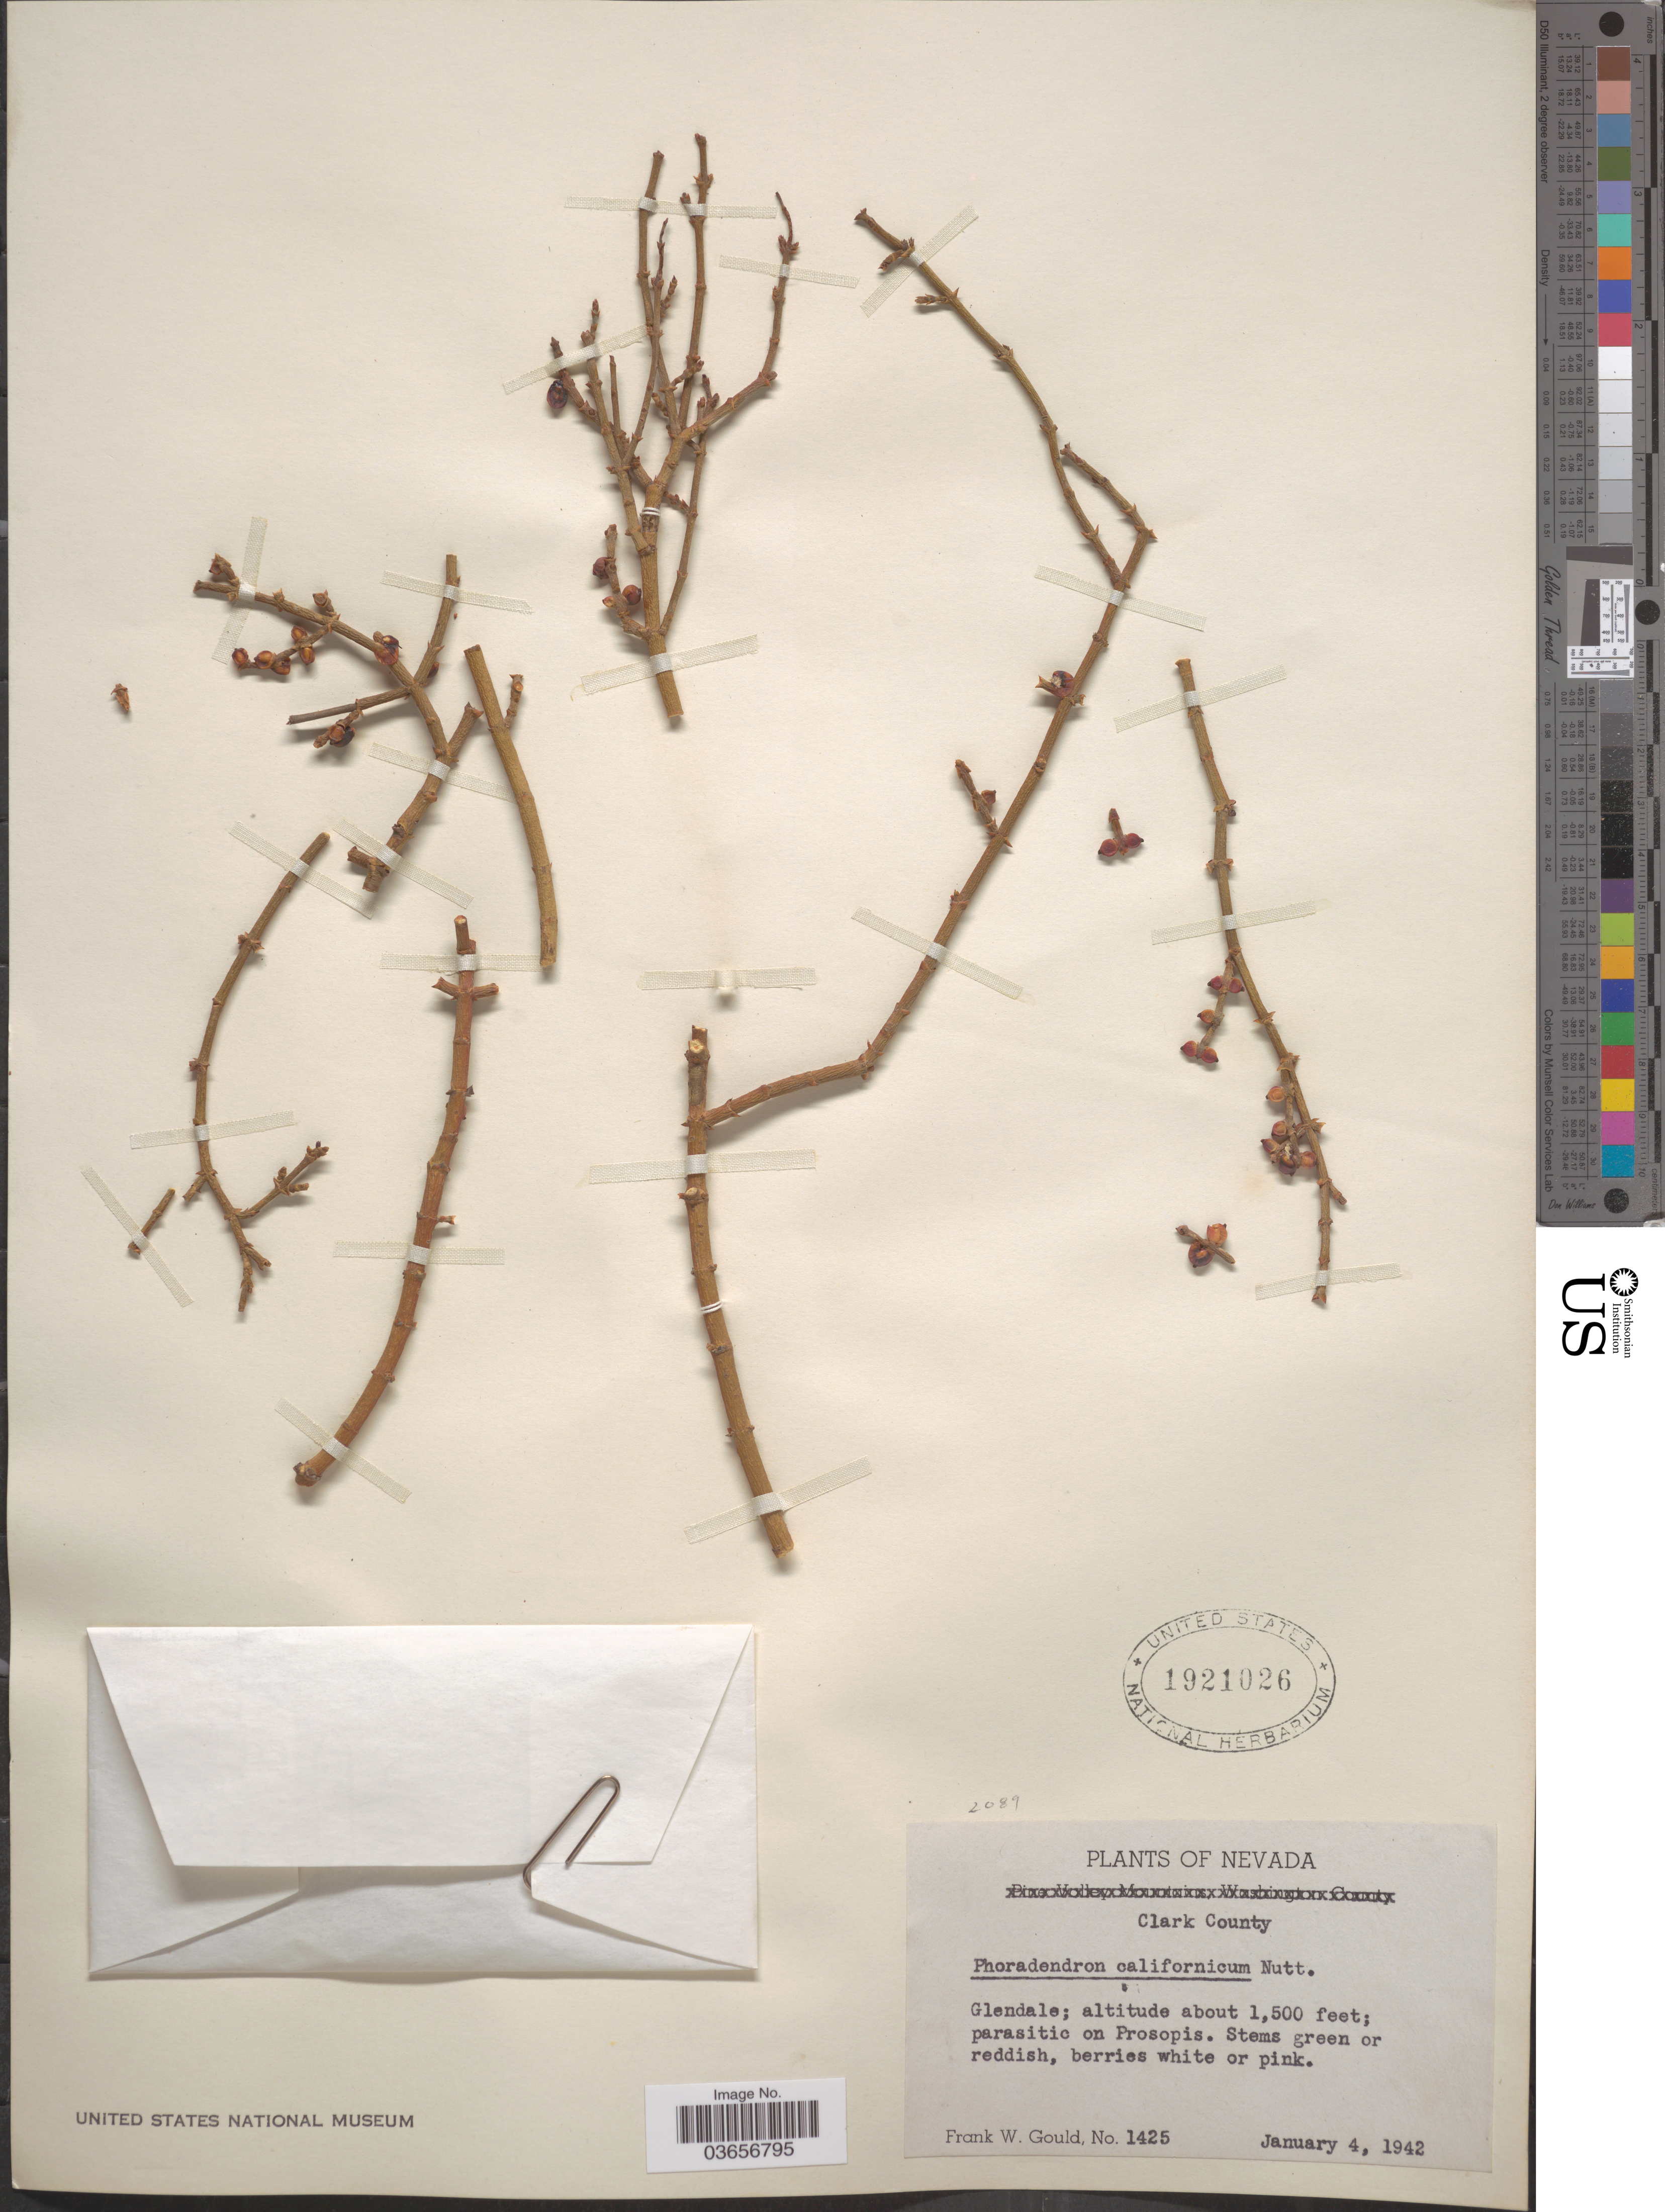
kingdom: Plantae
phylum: Tracheophyta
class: Magnoliopsida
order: Santalales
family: Viscaceae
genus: Phoradendron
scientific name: Phoradendron californicum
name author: Nutt.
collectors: F. W. Gould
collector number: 425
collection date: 1942-01-04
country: United States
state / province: Nevada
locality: Clark County. Glendale.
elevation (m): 457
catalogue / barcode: US 1921026